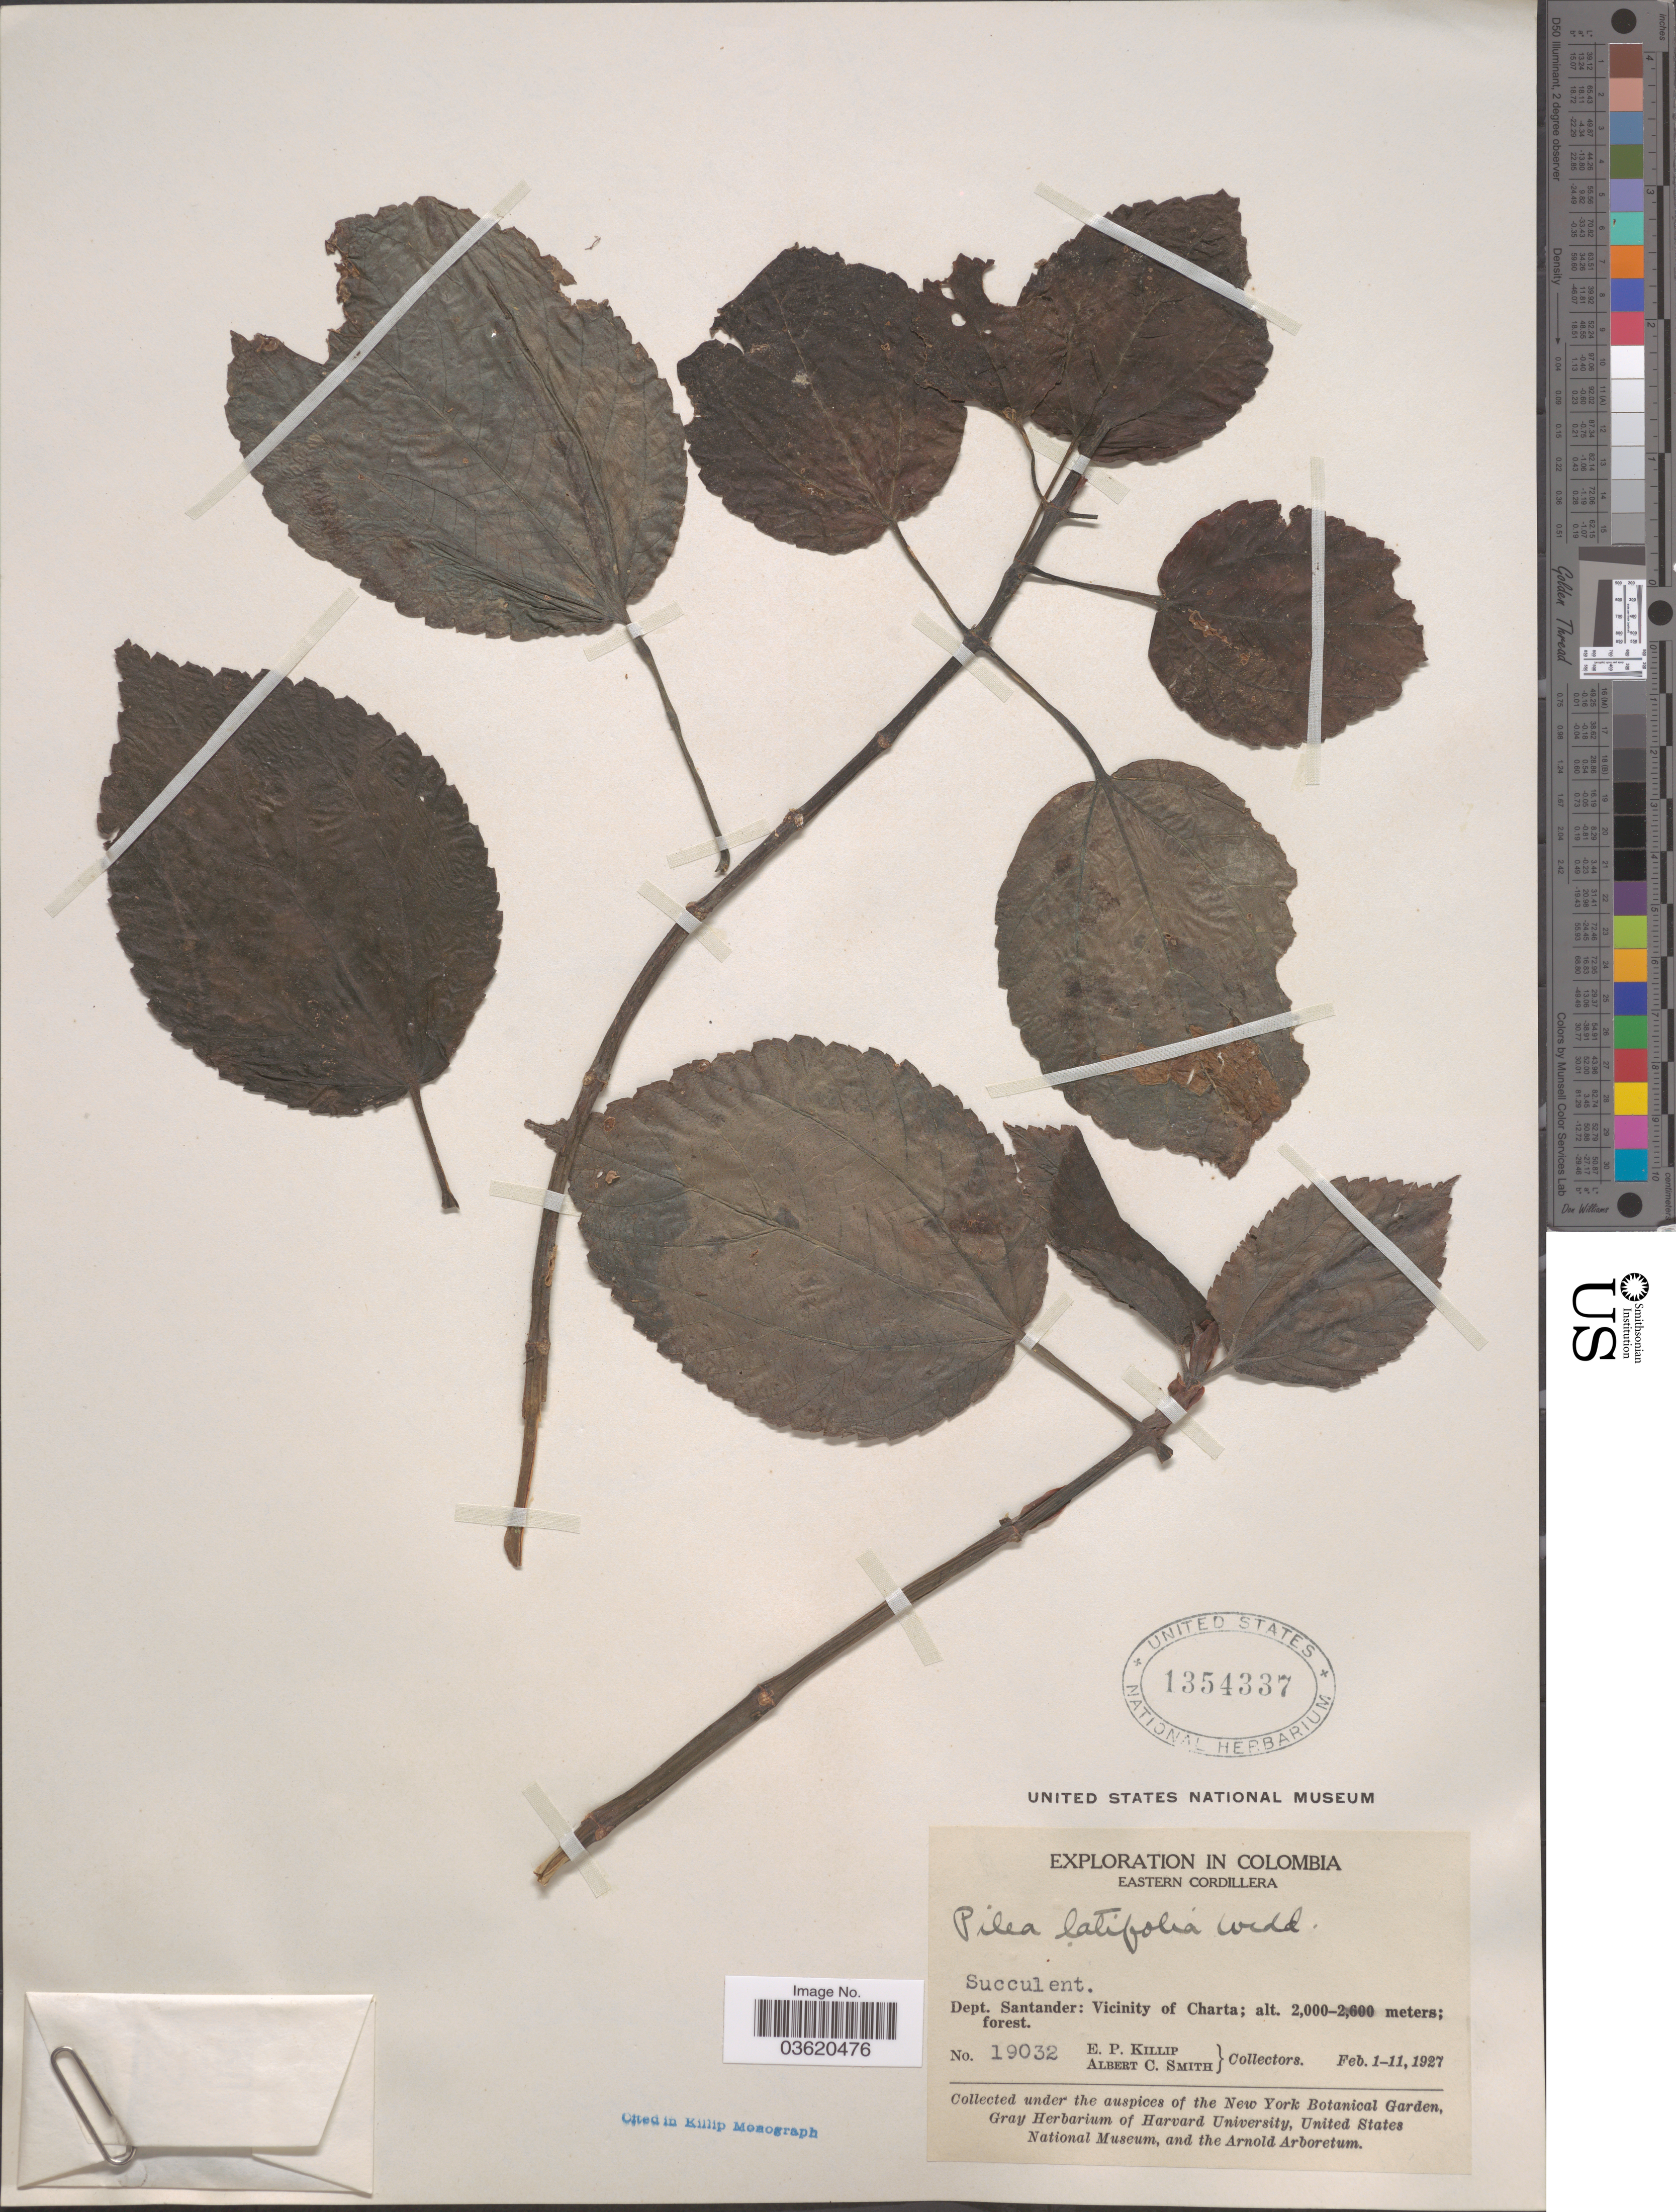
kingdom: Plantae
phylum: Tracheophyta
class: Magnoliopsida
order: Rosales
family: Urticaceae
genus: Pilea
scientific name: Pilea latifolia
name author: Wedd.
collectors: E. P. Killip & A. C. Smith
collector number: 19032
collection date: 1927-02-01/1927-02-11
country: Colombia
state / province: Santander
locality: Eastern Cordillera. Dept Santander: Vicinity of Charta.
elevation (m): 2000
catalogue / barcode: US 1354337